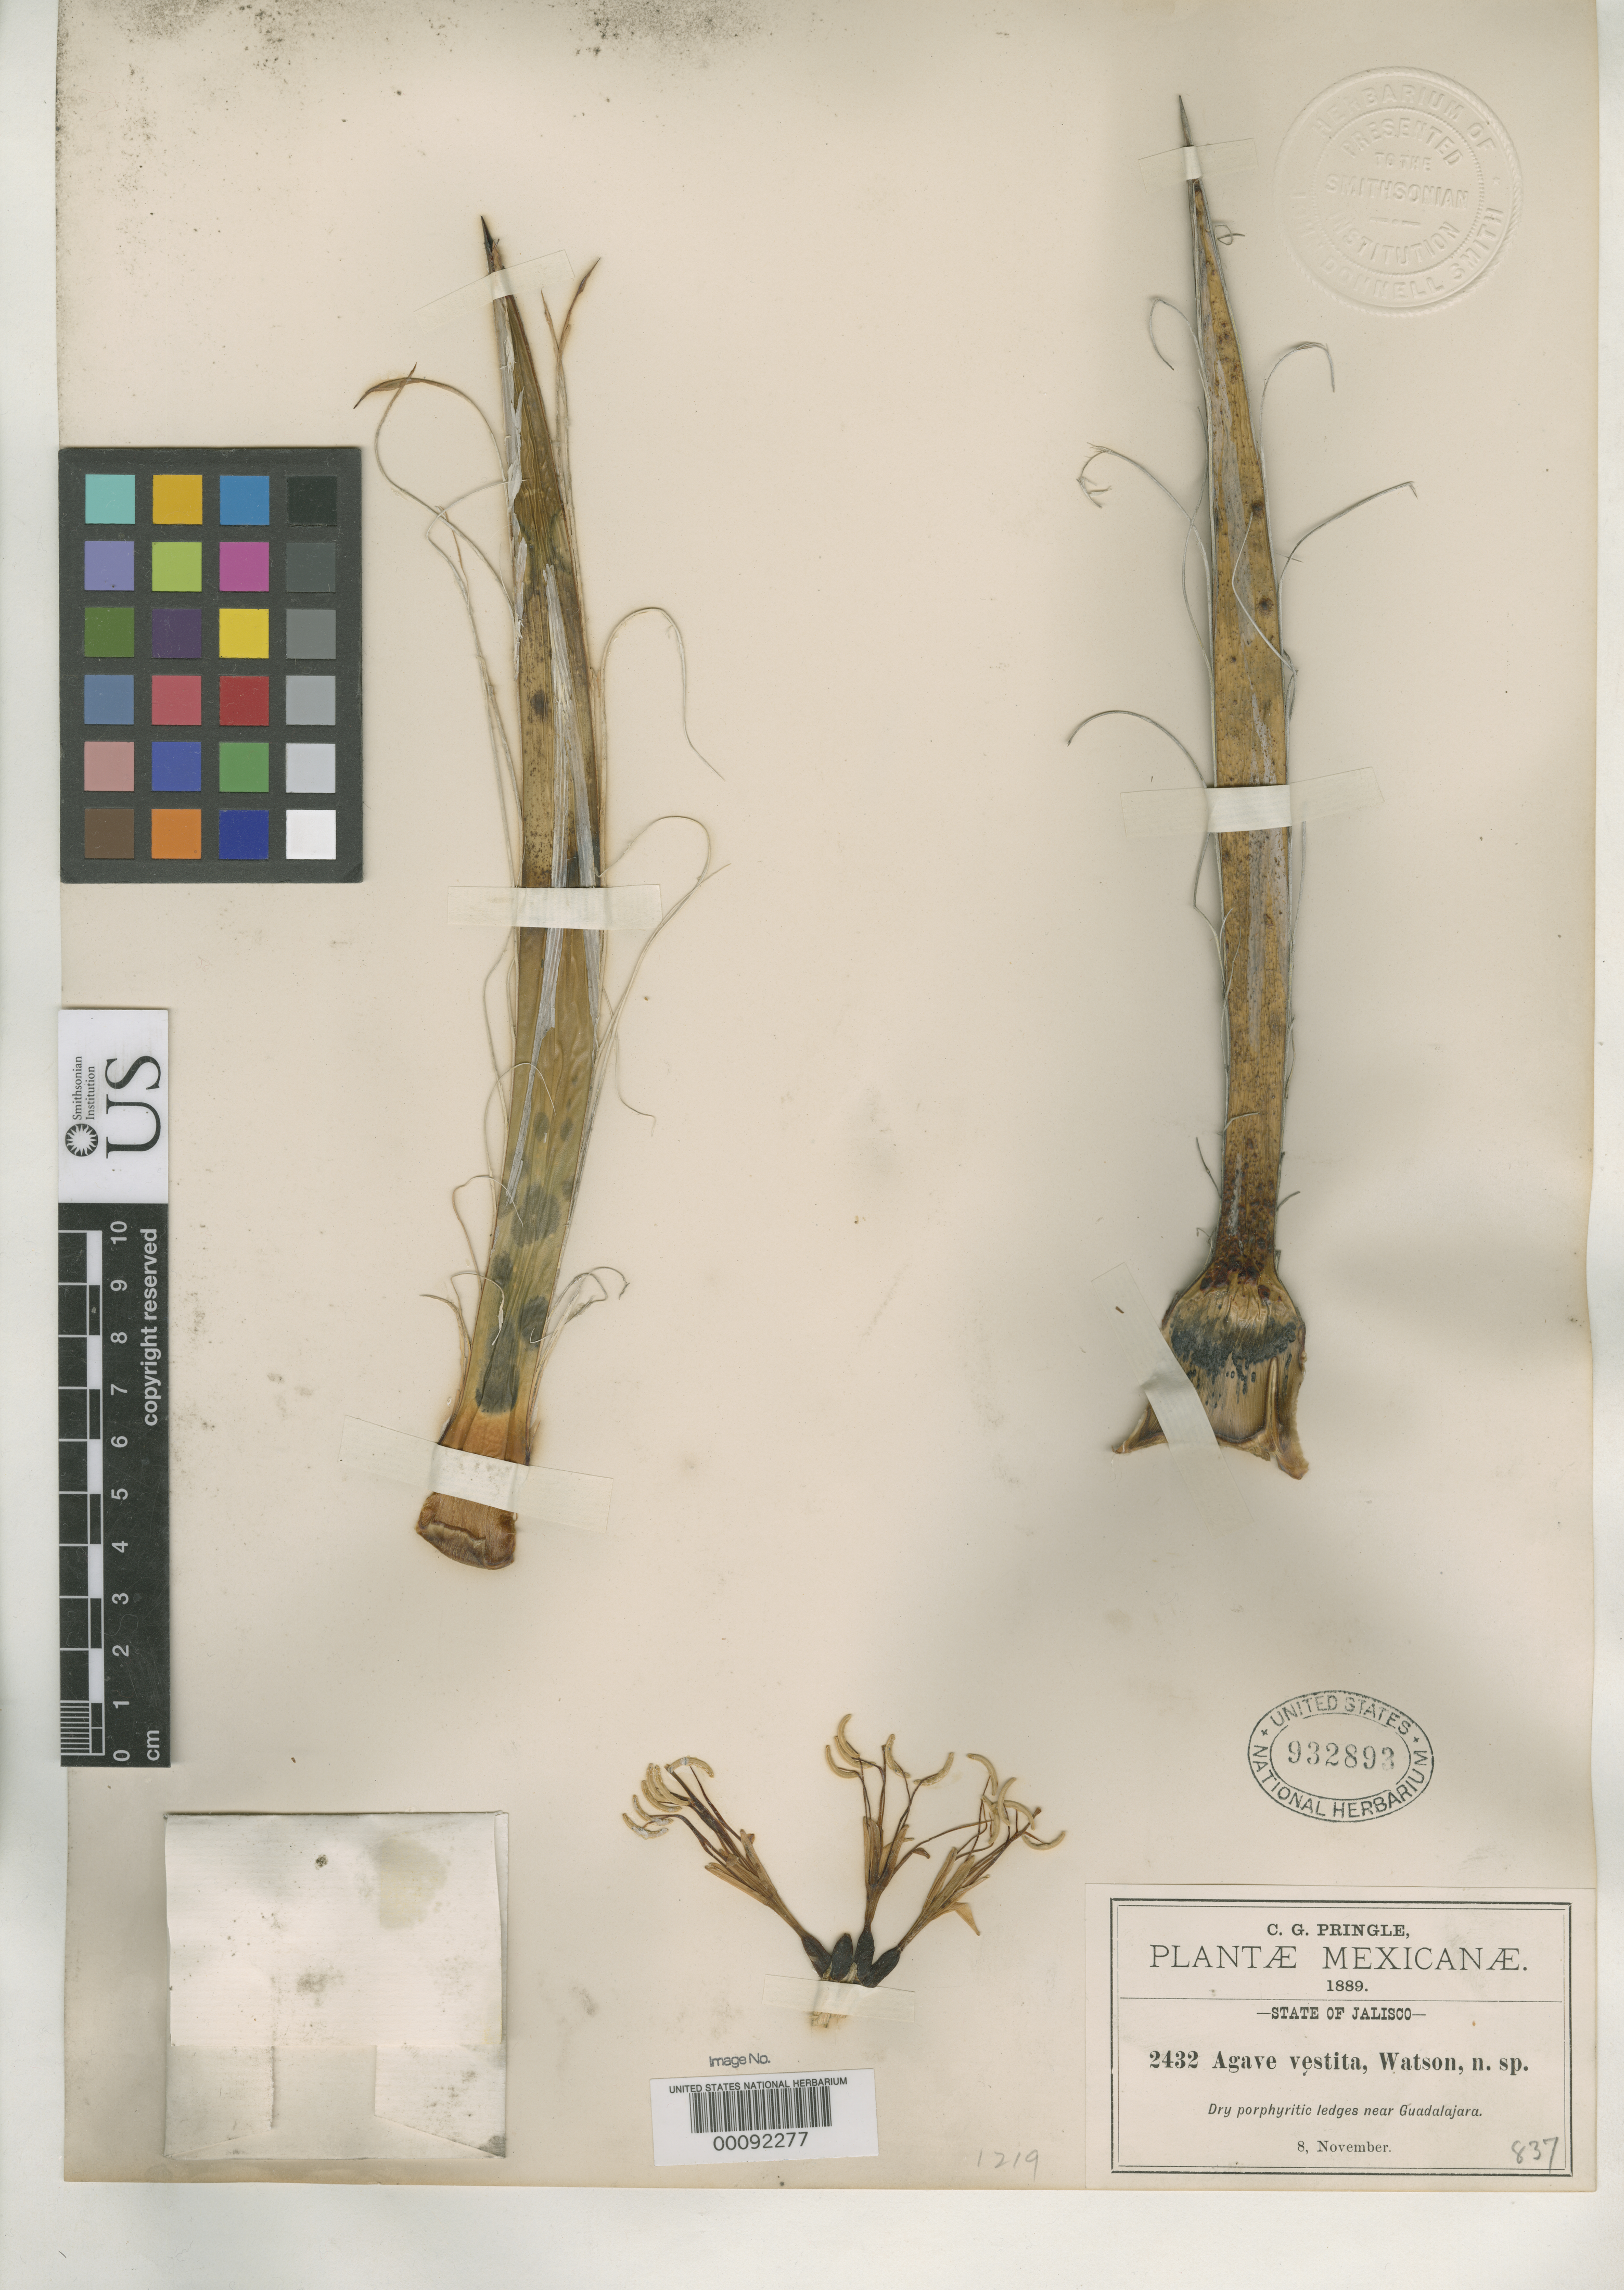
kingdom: Plantae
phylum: Tracheophyta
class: Liliopsida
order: Asparagales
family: Asparagaceae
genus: Agave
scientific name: Agave vestita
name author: S. Watson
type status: Type Collection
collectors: C. G. Pringle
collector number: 2432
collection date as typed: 08 Nov 1889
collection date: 1889-11-08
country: Mexico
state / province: Jalisco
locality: Guadalajara.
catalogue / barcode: US 932893